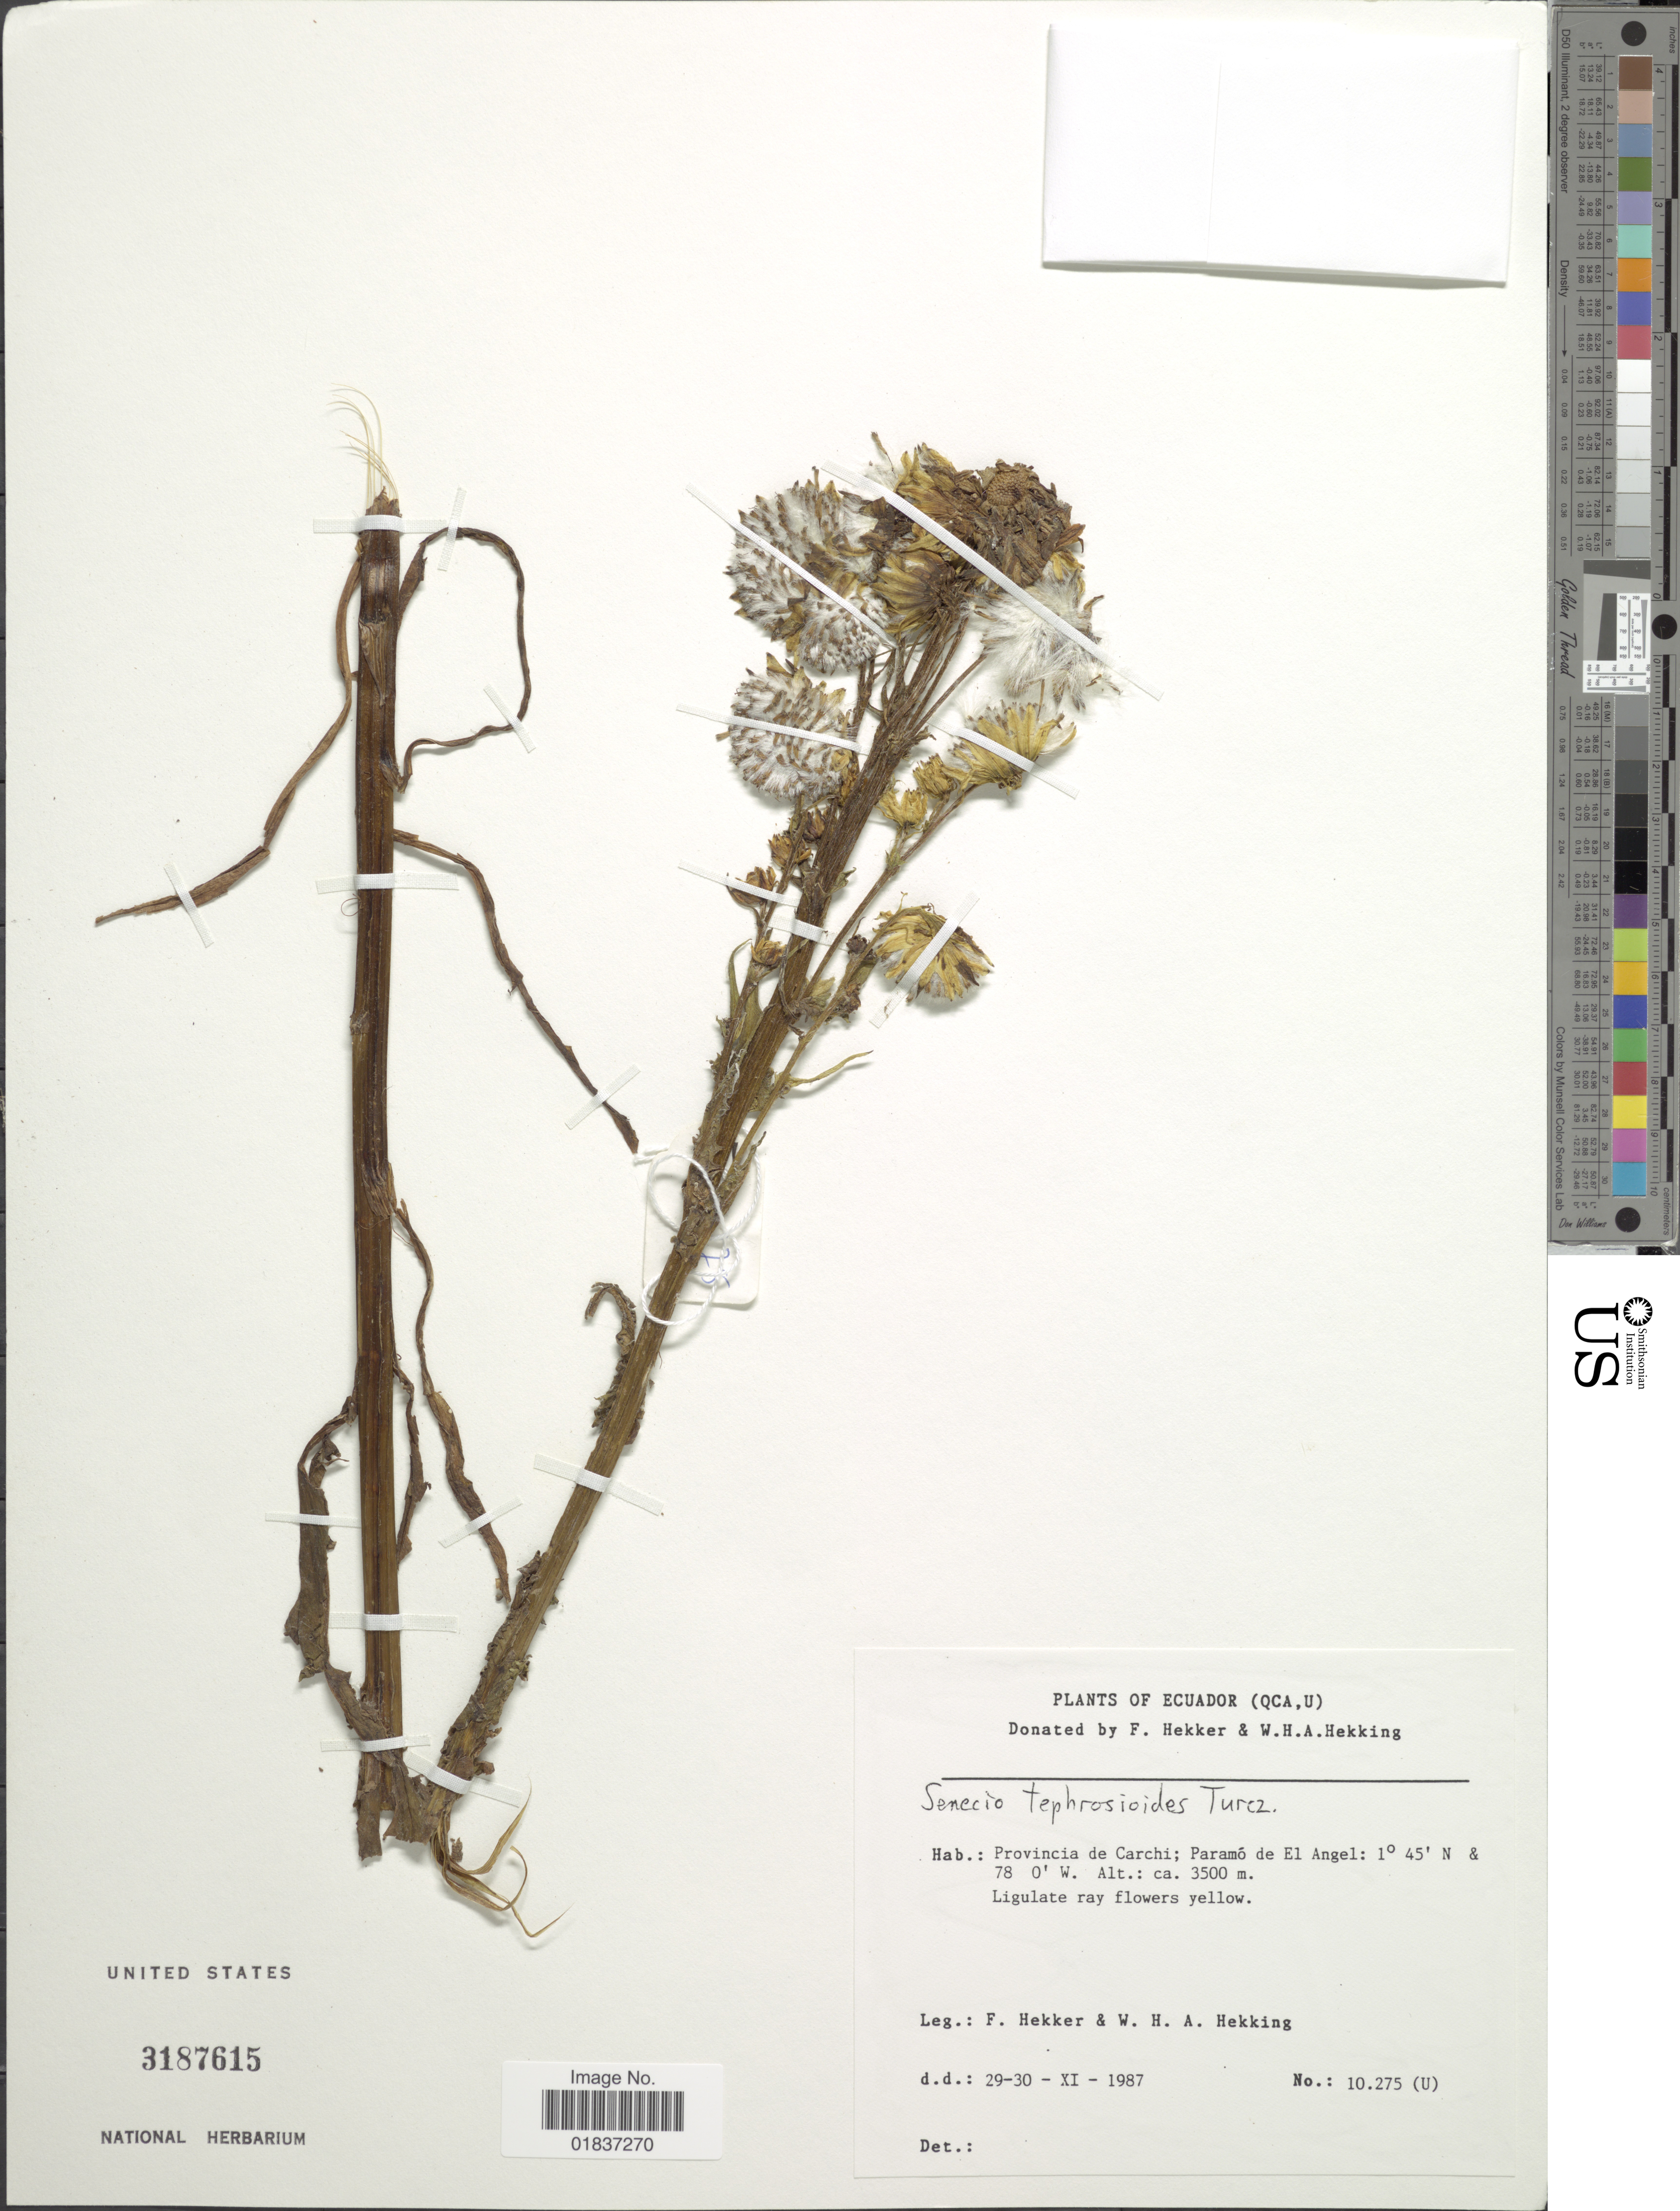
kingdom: Plantae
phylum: Tracheophyta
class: Magnoliopsida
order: Asterales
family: Asteraceae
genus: Senecio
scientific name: Senecio tephrosioides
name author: Turcz.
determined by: Salomon, Luciana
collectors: F. Hekker & W. H. A. Hekking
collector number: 10275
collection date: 1987-11-29/1987-11-30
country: Ecuador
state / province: Carchi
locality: Provincia de Carchi; Paramo de El Angel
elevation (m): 3500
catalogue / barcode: US 3187615